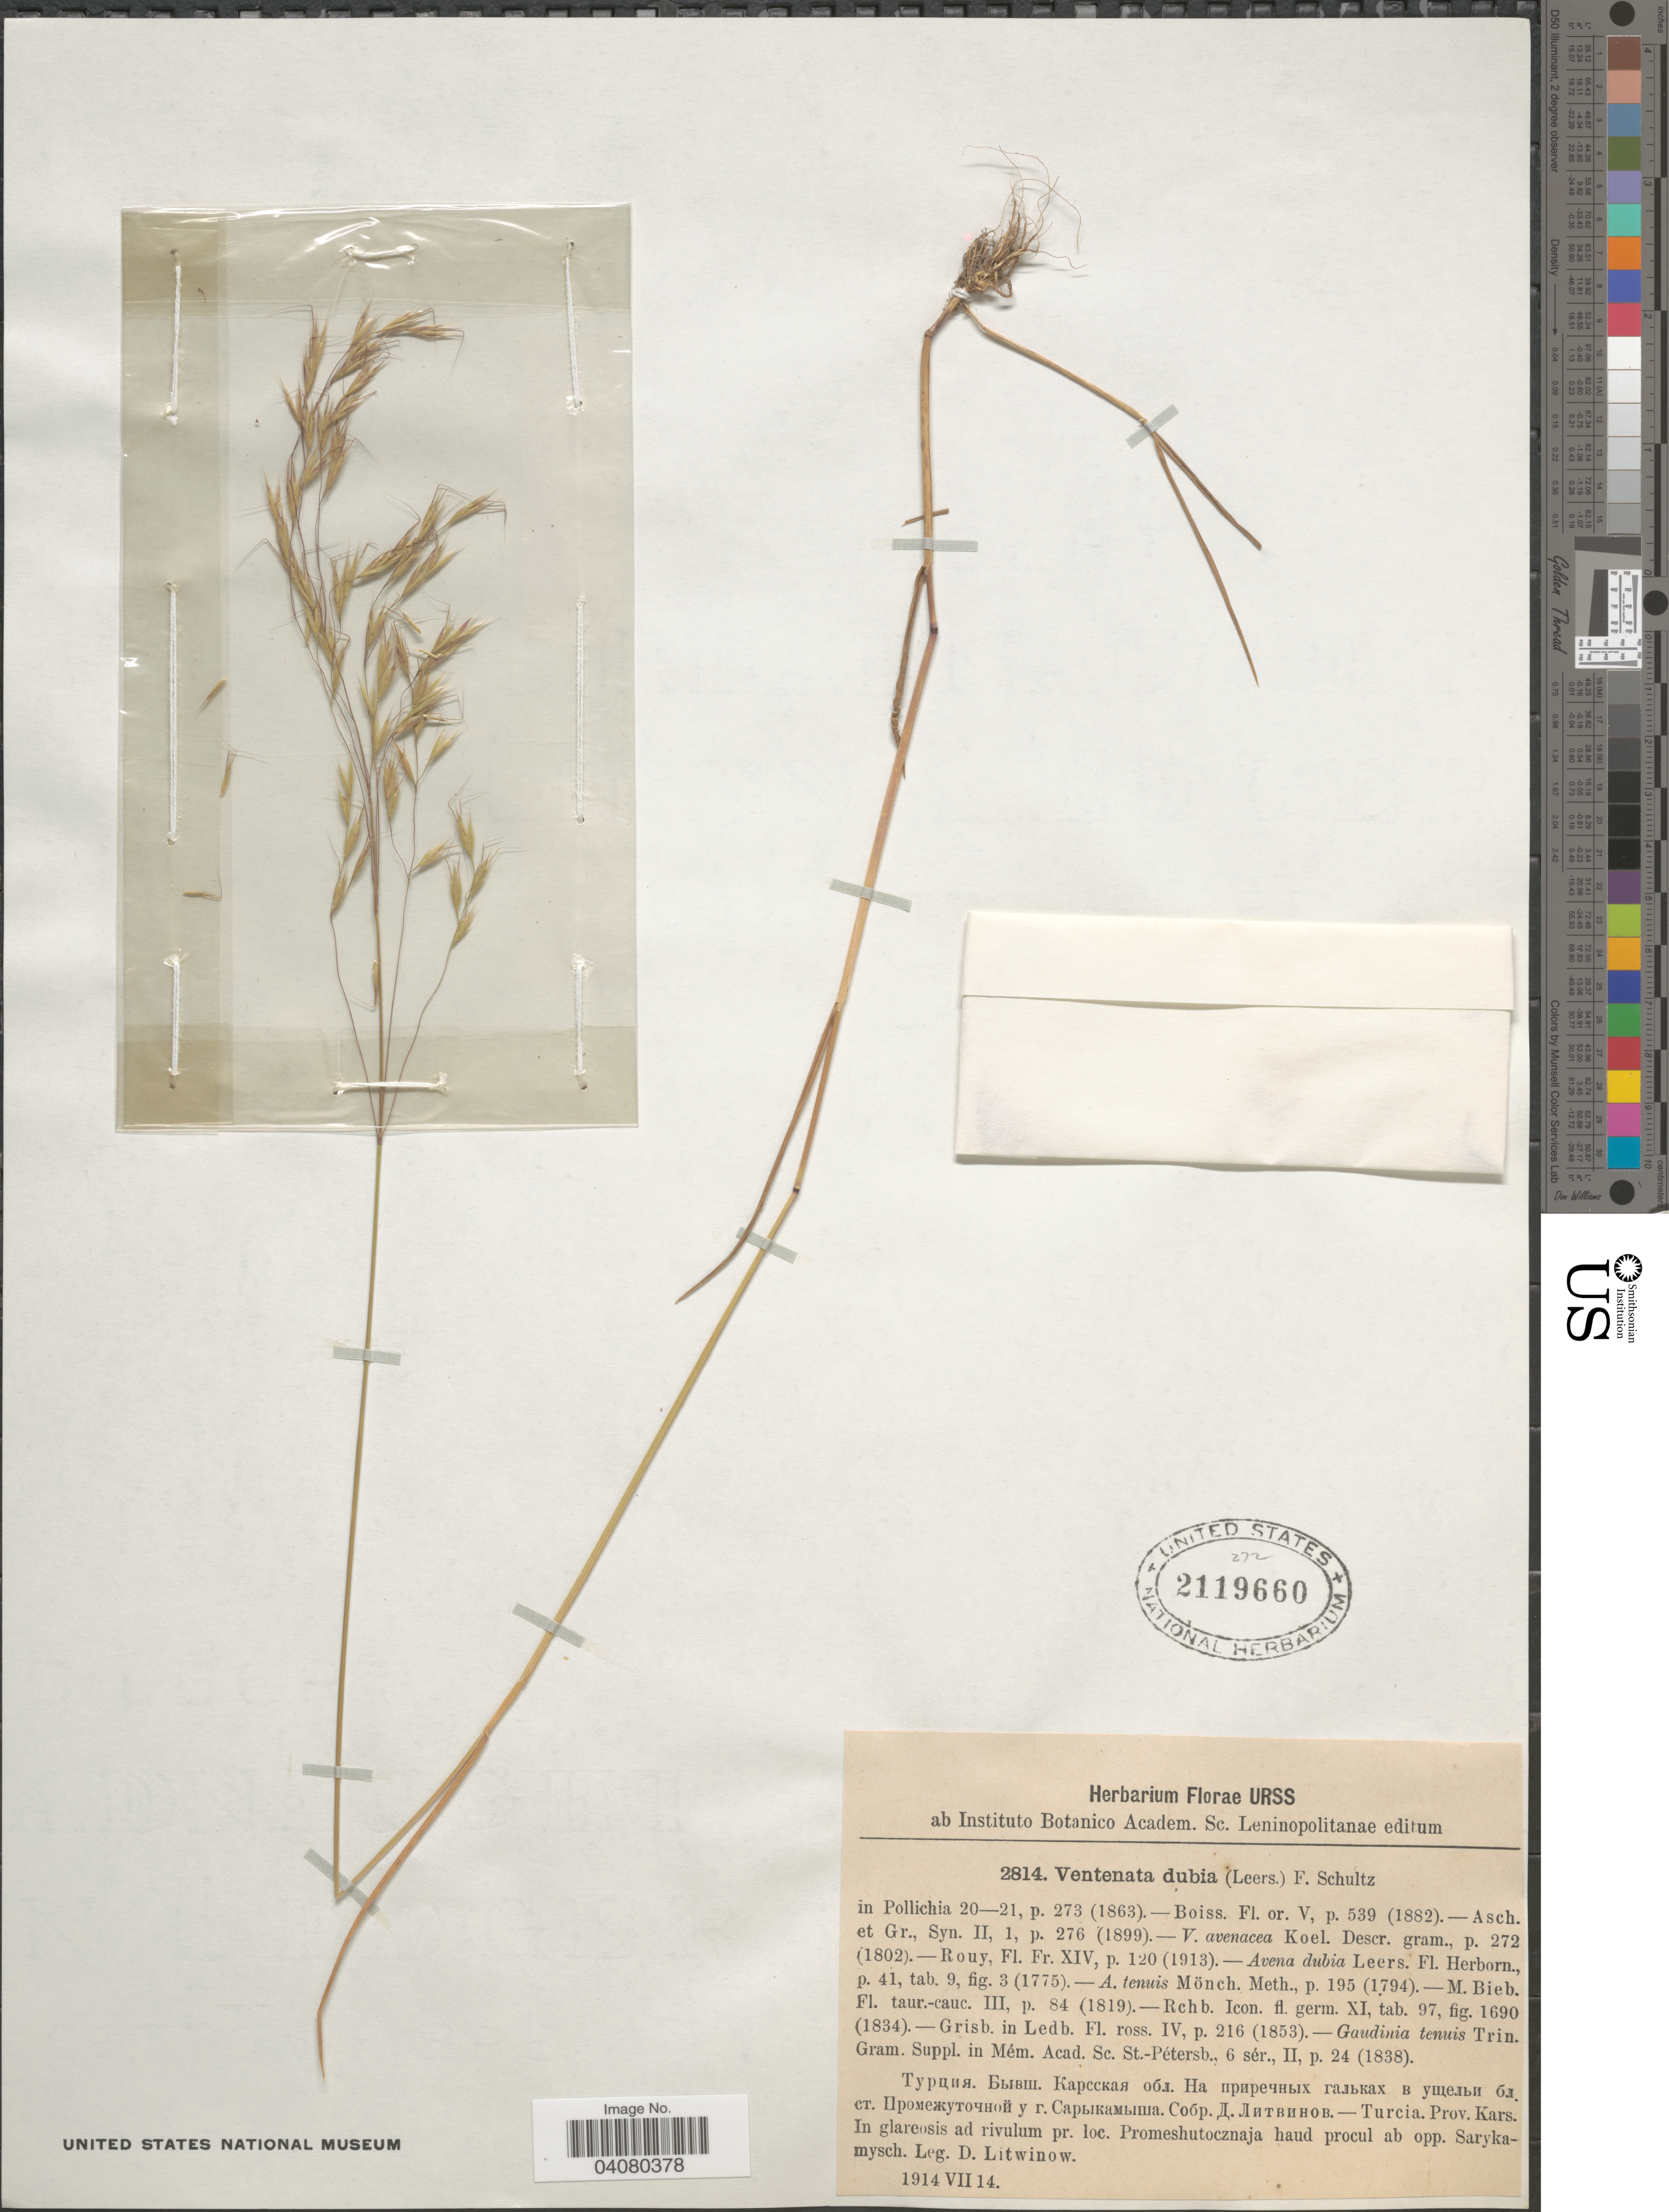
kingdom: Plantae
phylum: Tracheophyta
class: Liliopsida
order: Poales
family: Poaceae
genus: Ventenata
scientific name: Ventenata dubia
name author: (Leers) Coss.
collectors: D. Litwinow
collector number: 2814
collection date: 1914-07-14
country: Turkey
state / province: Kars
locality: Turcia. Prov. Kars. In glareosis ad rivulum pr. loc. Promeshutocznaja haud procul ab opp. Sarykamysch.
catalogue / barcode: US 2119660